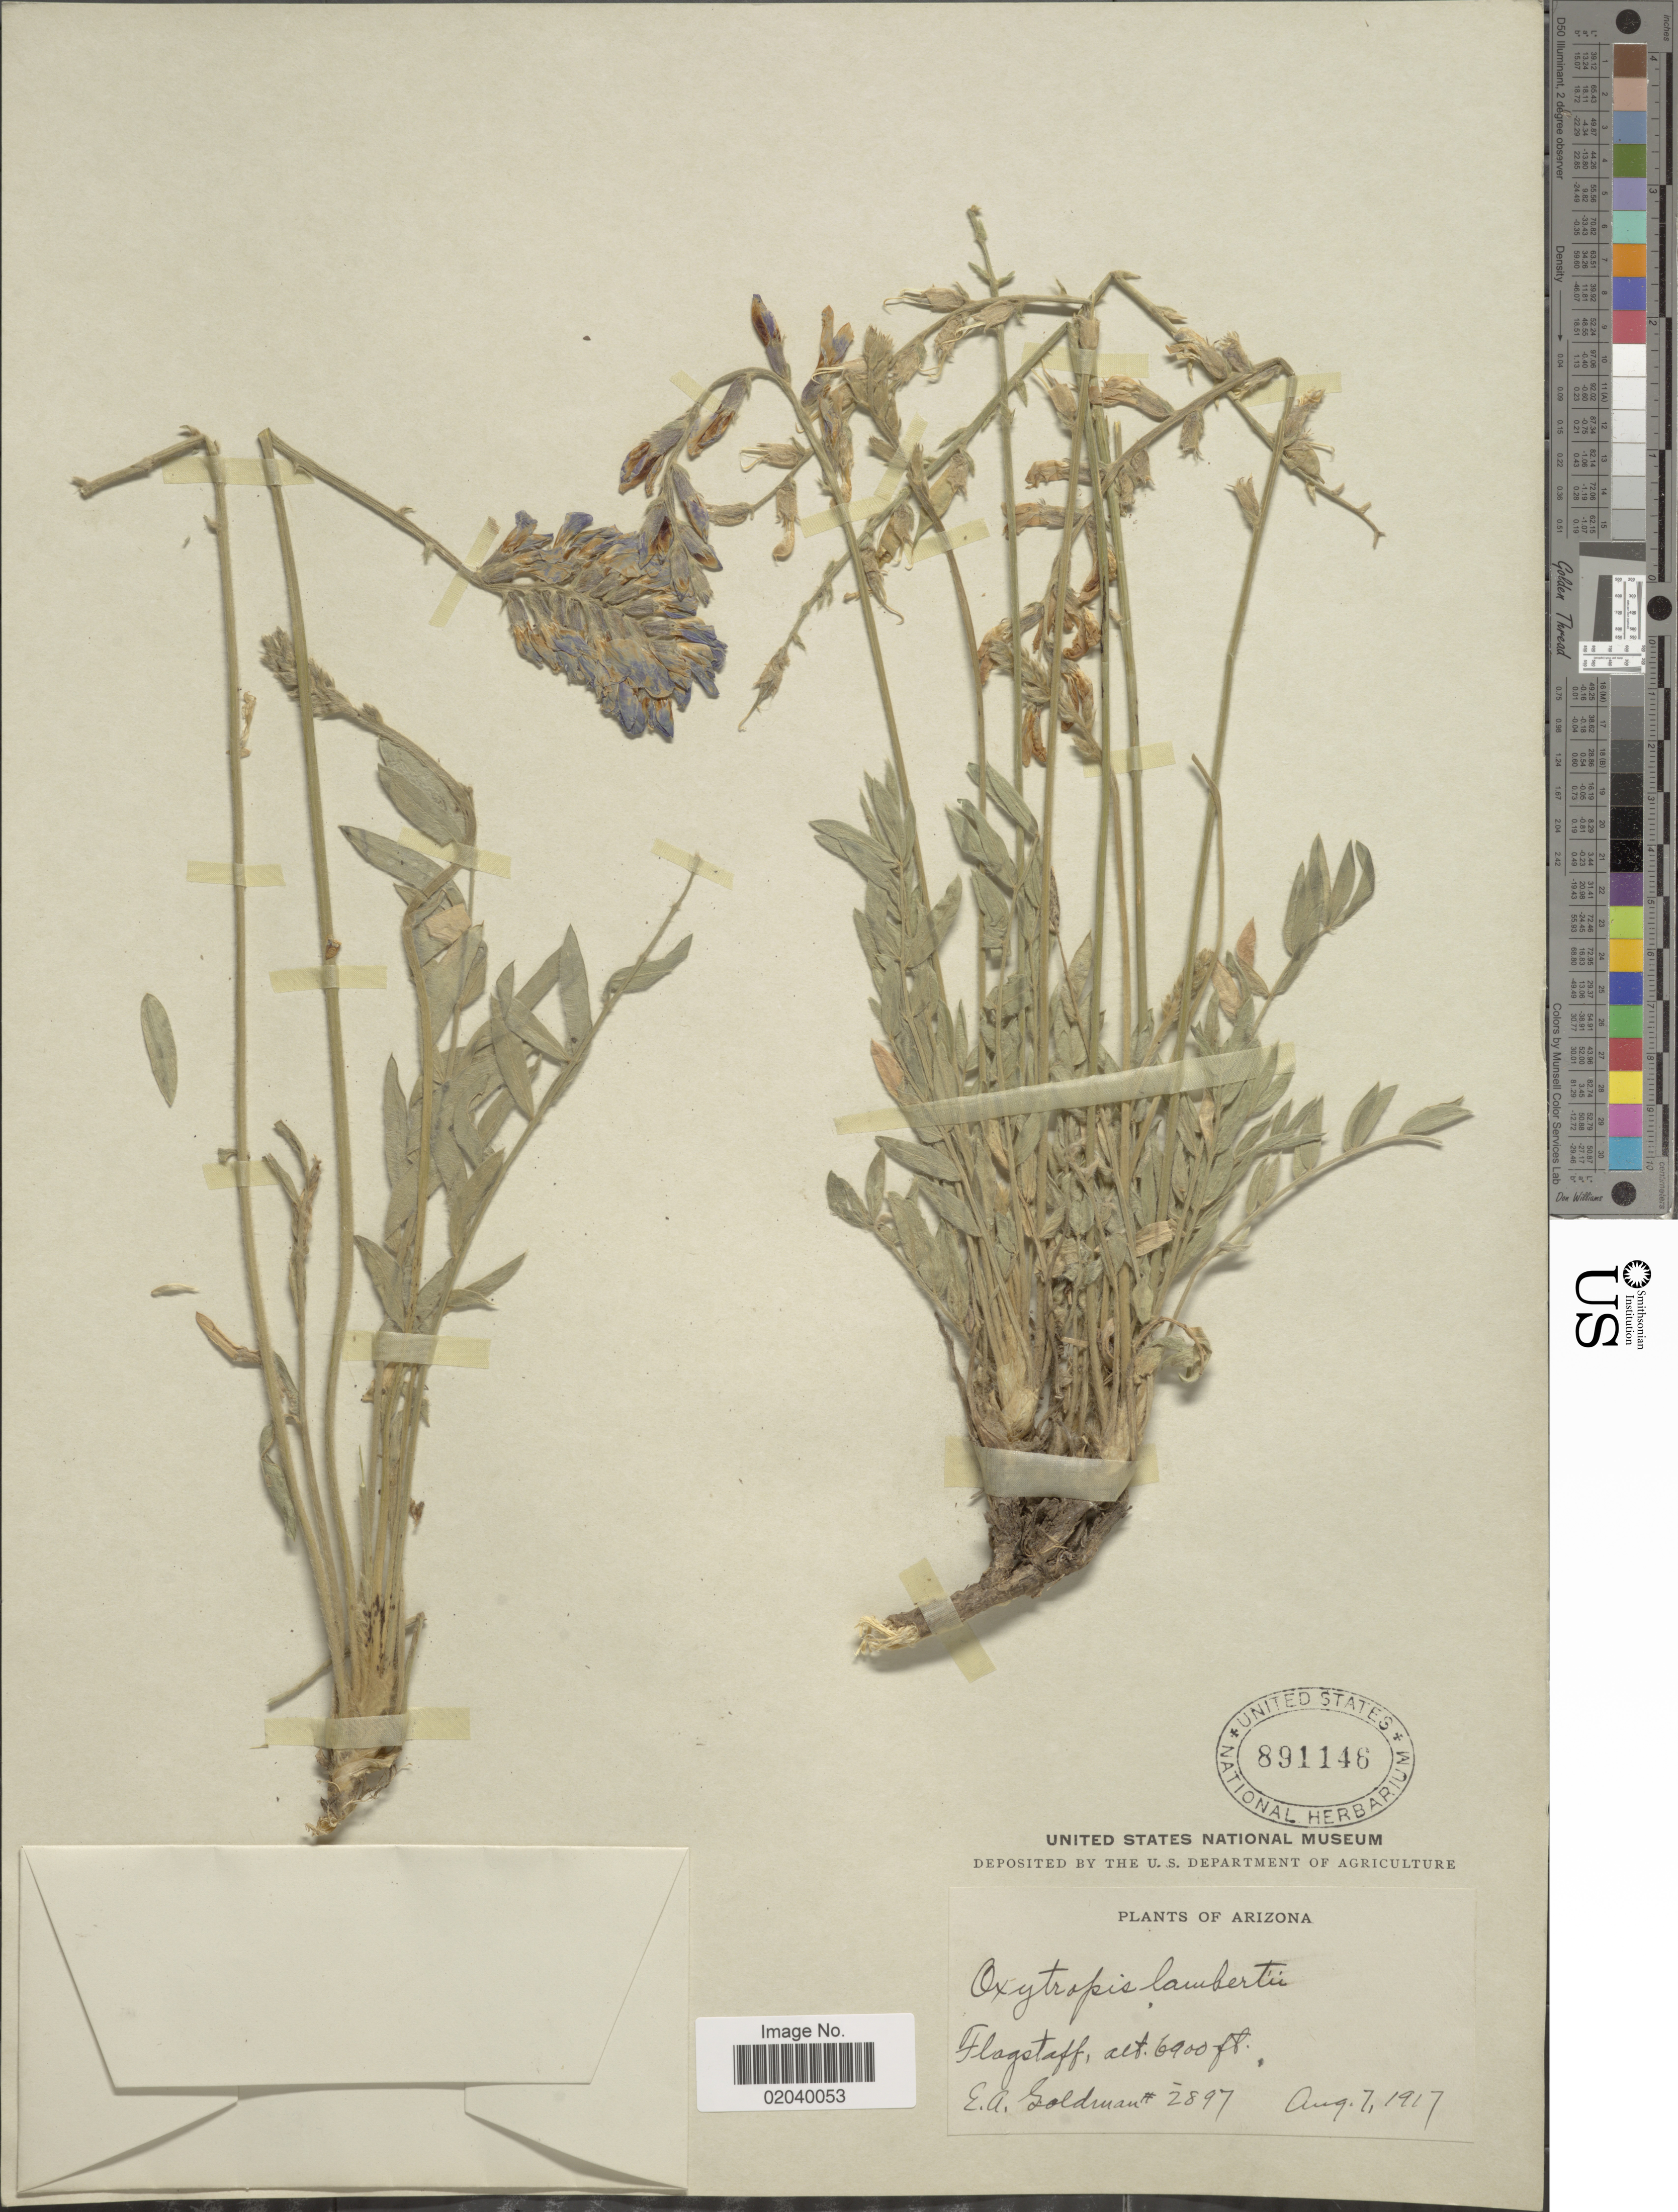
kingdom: Plantae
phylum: Tracheophyta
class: Magnoliopsida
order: Fabales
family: Fabaceae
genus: Oxytropis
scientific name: Oxytropis lambertii var. bigelovii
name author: A. Gray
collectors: E. A. Goldman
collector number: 2897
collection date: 1917-08-07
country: United States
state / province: Arizona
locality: Flagstaff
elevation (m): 2103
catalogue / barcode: US 891146